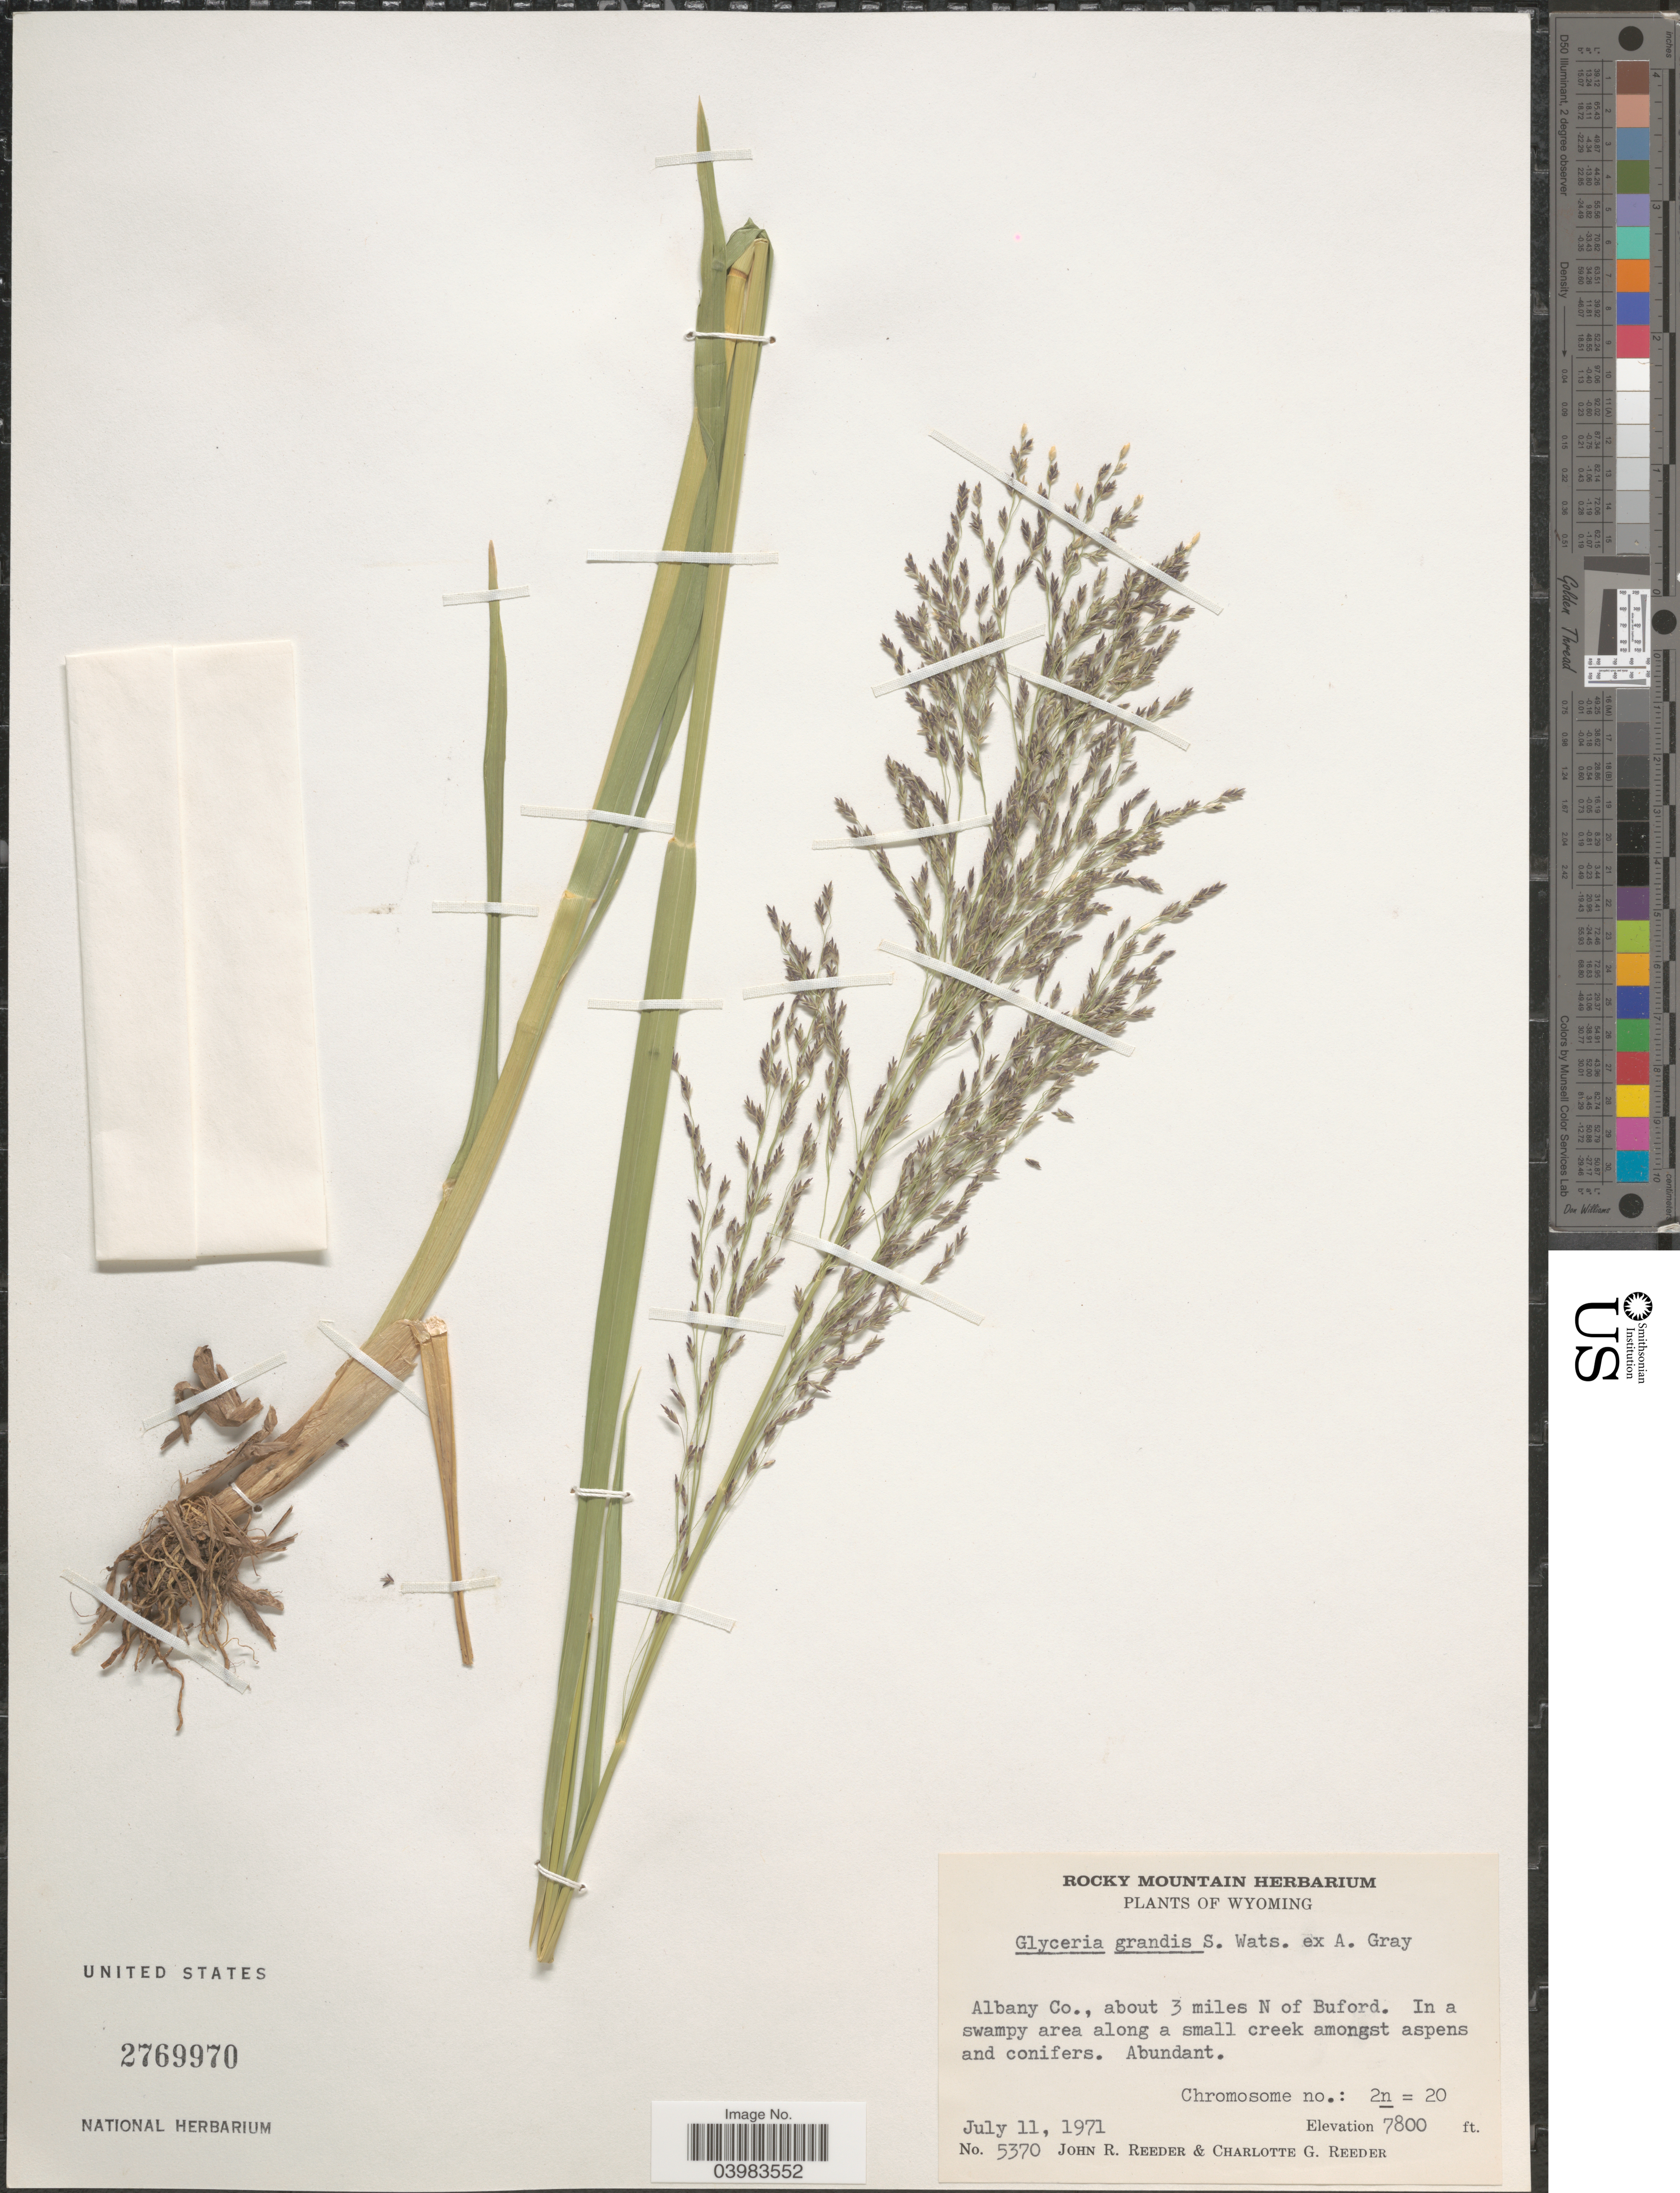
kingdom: Plantae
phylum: Tracheophyta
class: Liliopsida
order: Poales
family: Poaceae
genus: Glyceria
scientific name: Glyceria grandis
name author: S. Watson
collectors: J. R. Reeder & C. G. Reeder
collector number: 5370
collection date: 1971-07-11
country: United States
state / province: Wyoming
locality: Albany Co., about 3 miles N of Buford. In a swampy area along a small creek amongst aspens and conifers.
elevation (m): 2377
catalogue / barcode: US 2769970